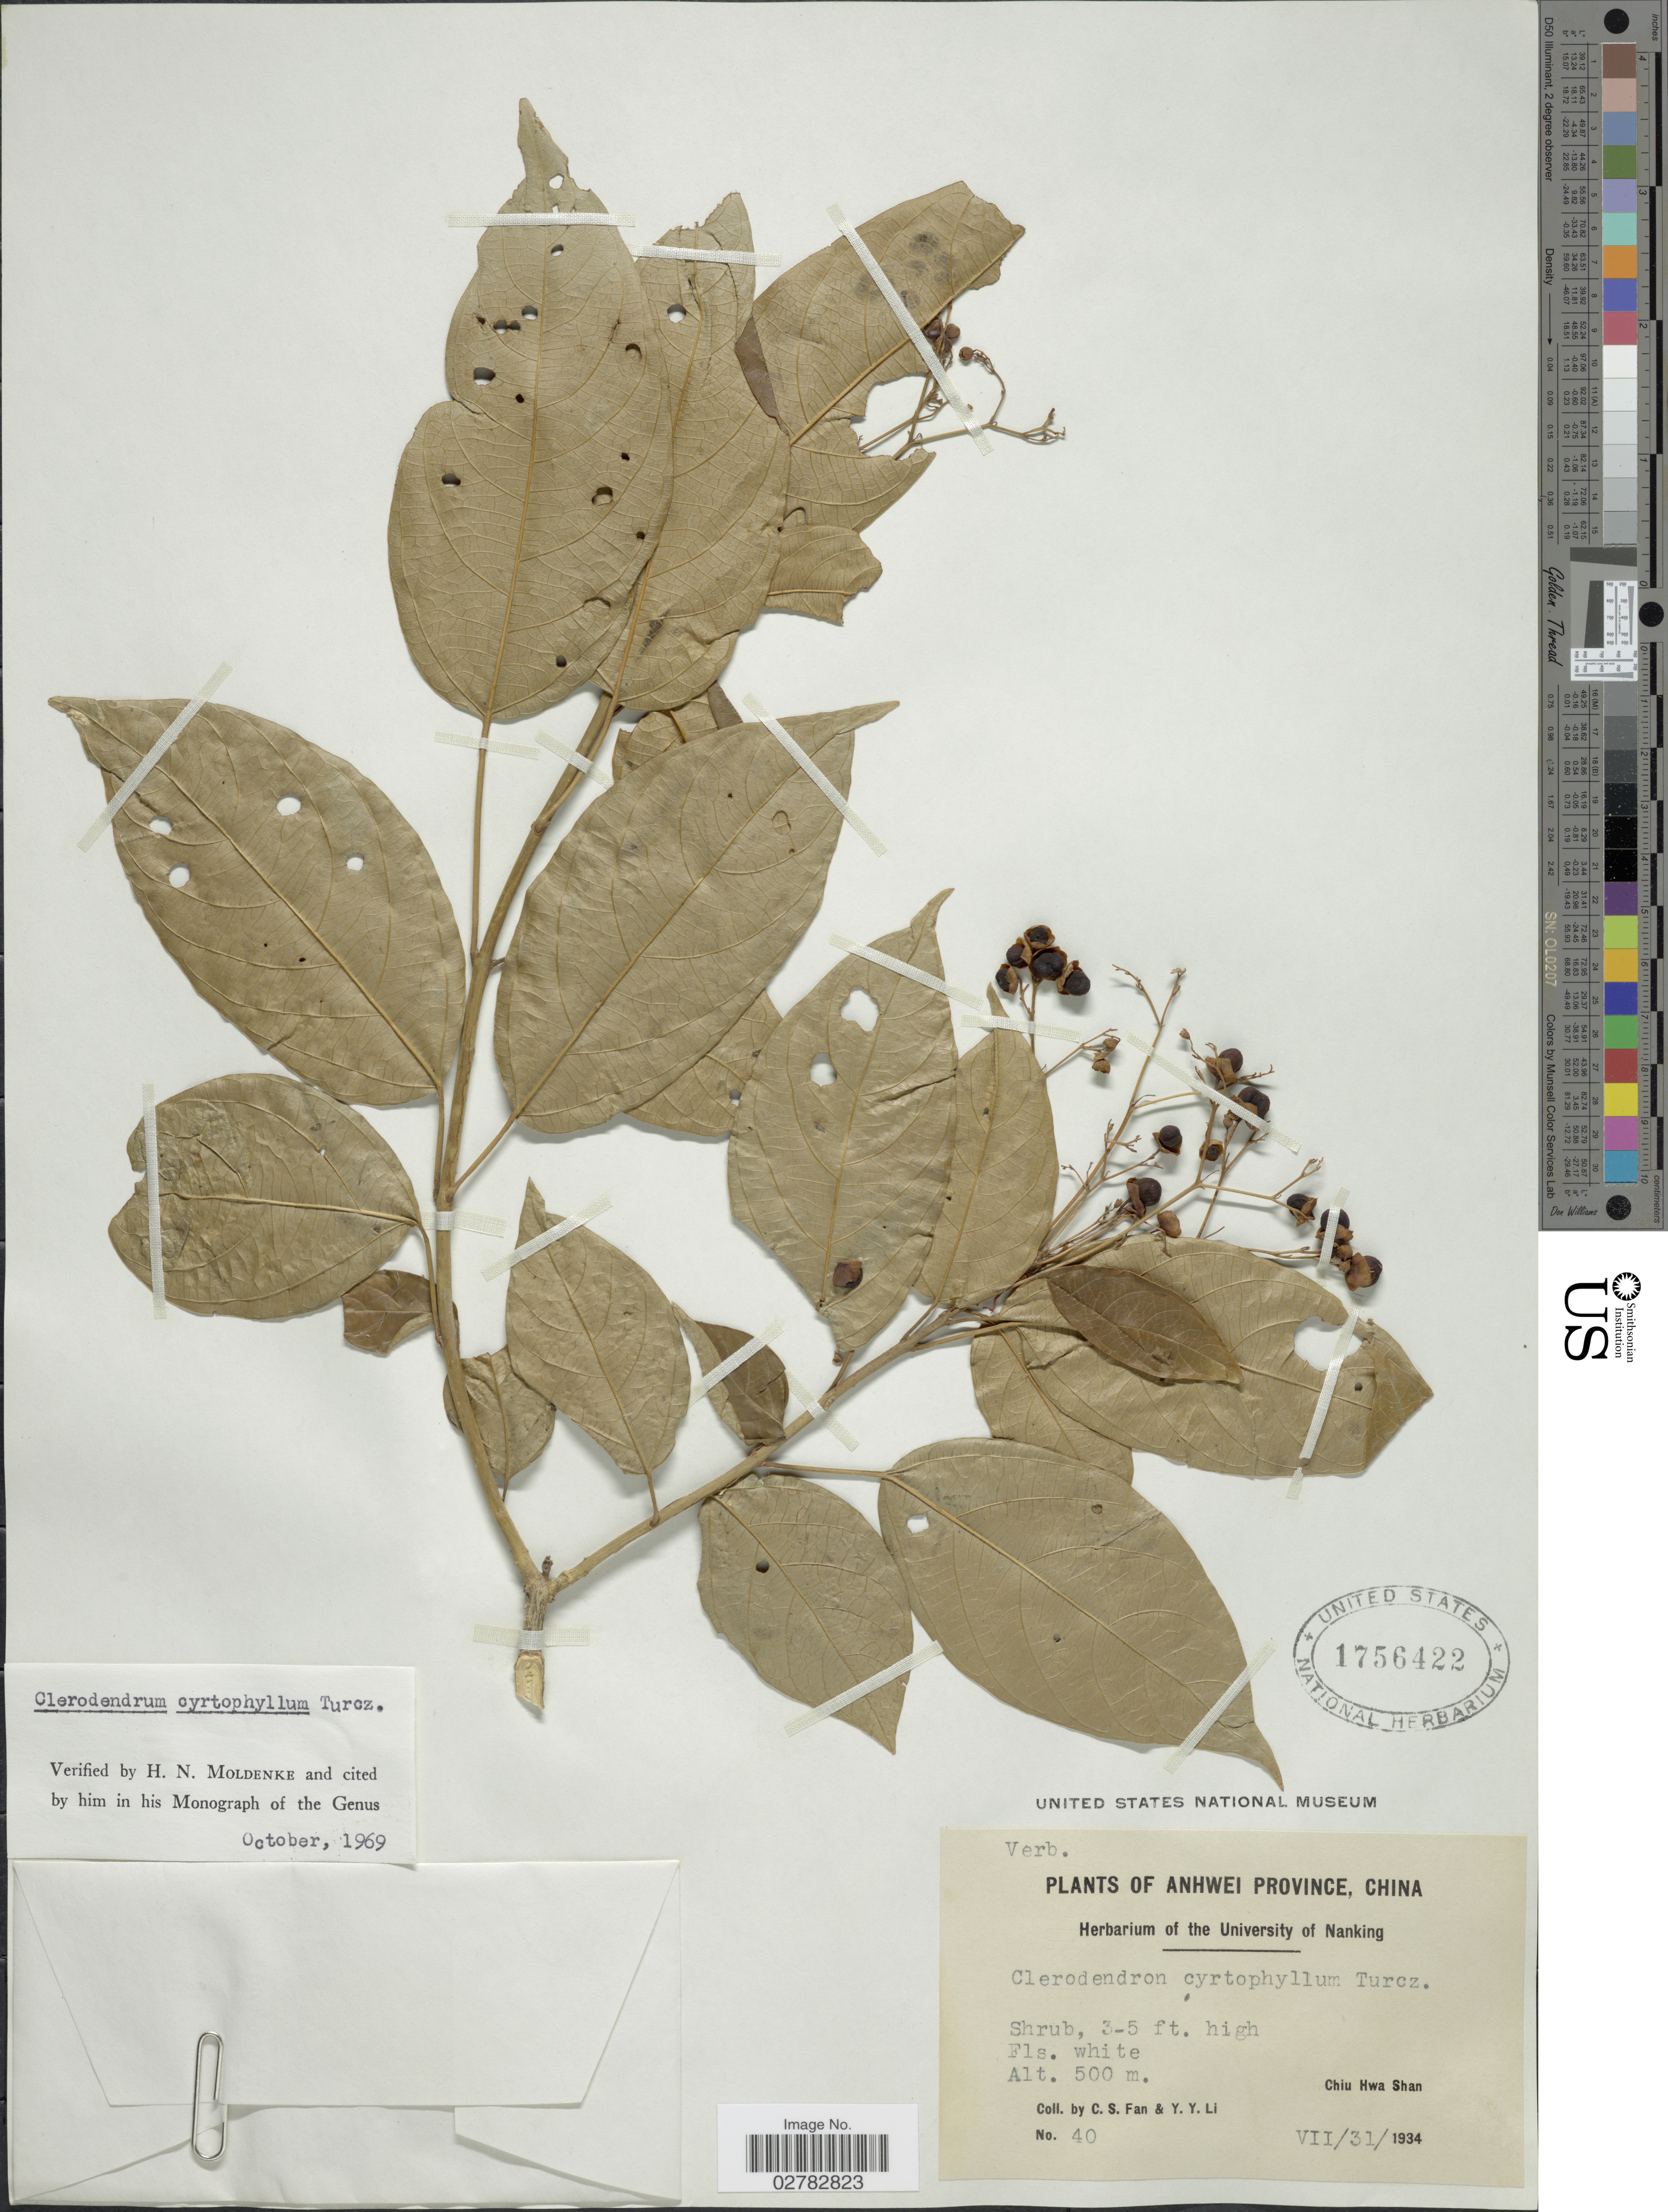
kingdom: Plantae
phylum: Tracheophyta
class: Magnoliopsida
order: Lamiales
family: Lamiaceae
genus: Clerodendrum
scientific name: Clerodendrum cyrtophyllum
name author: Turcz.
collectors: C. S. Fan & Y. Y. Li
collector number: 40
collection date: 1934-07-31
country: China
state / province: Anhui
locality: Anhwei Province. Chiu Hwa Shan.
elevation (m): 500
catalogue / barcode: US 1756422